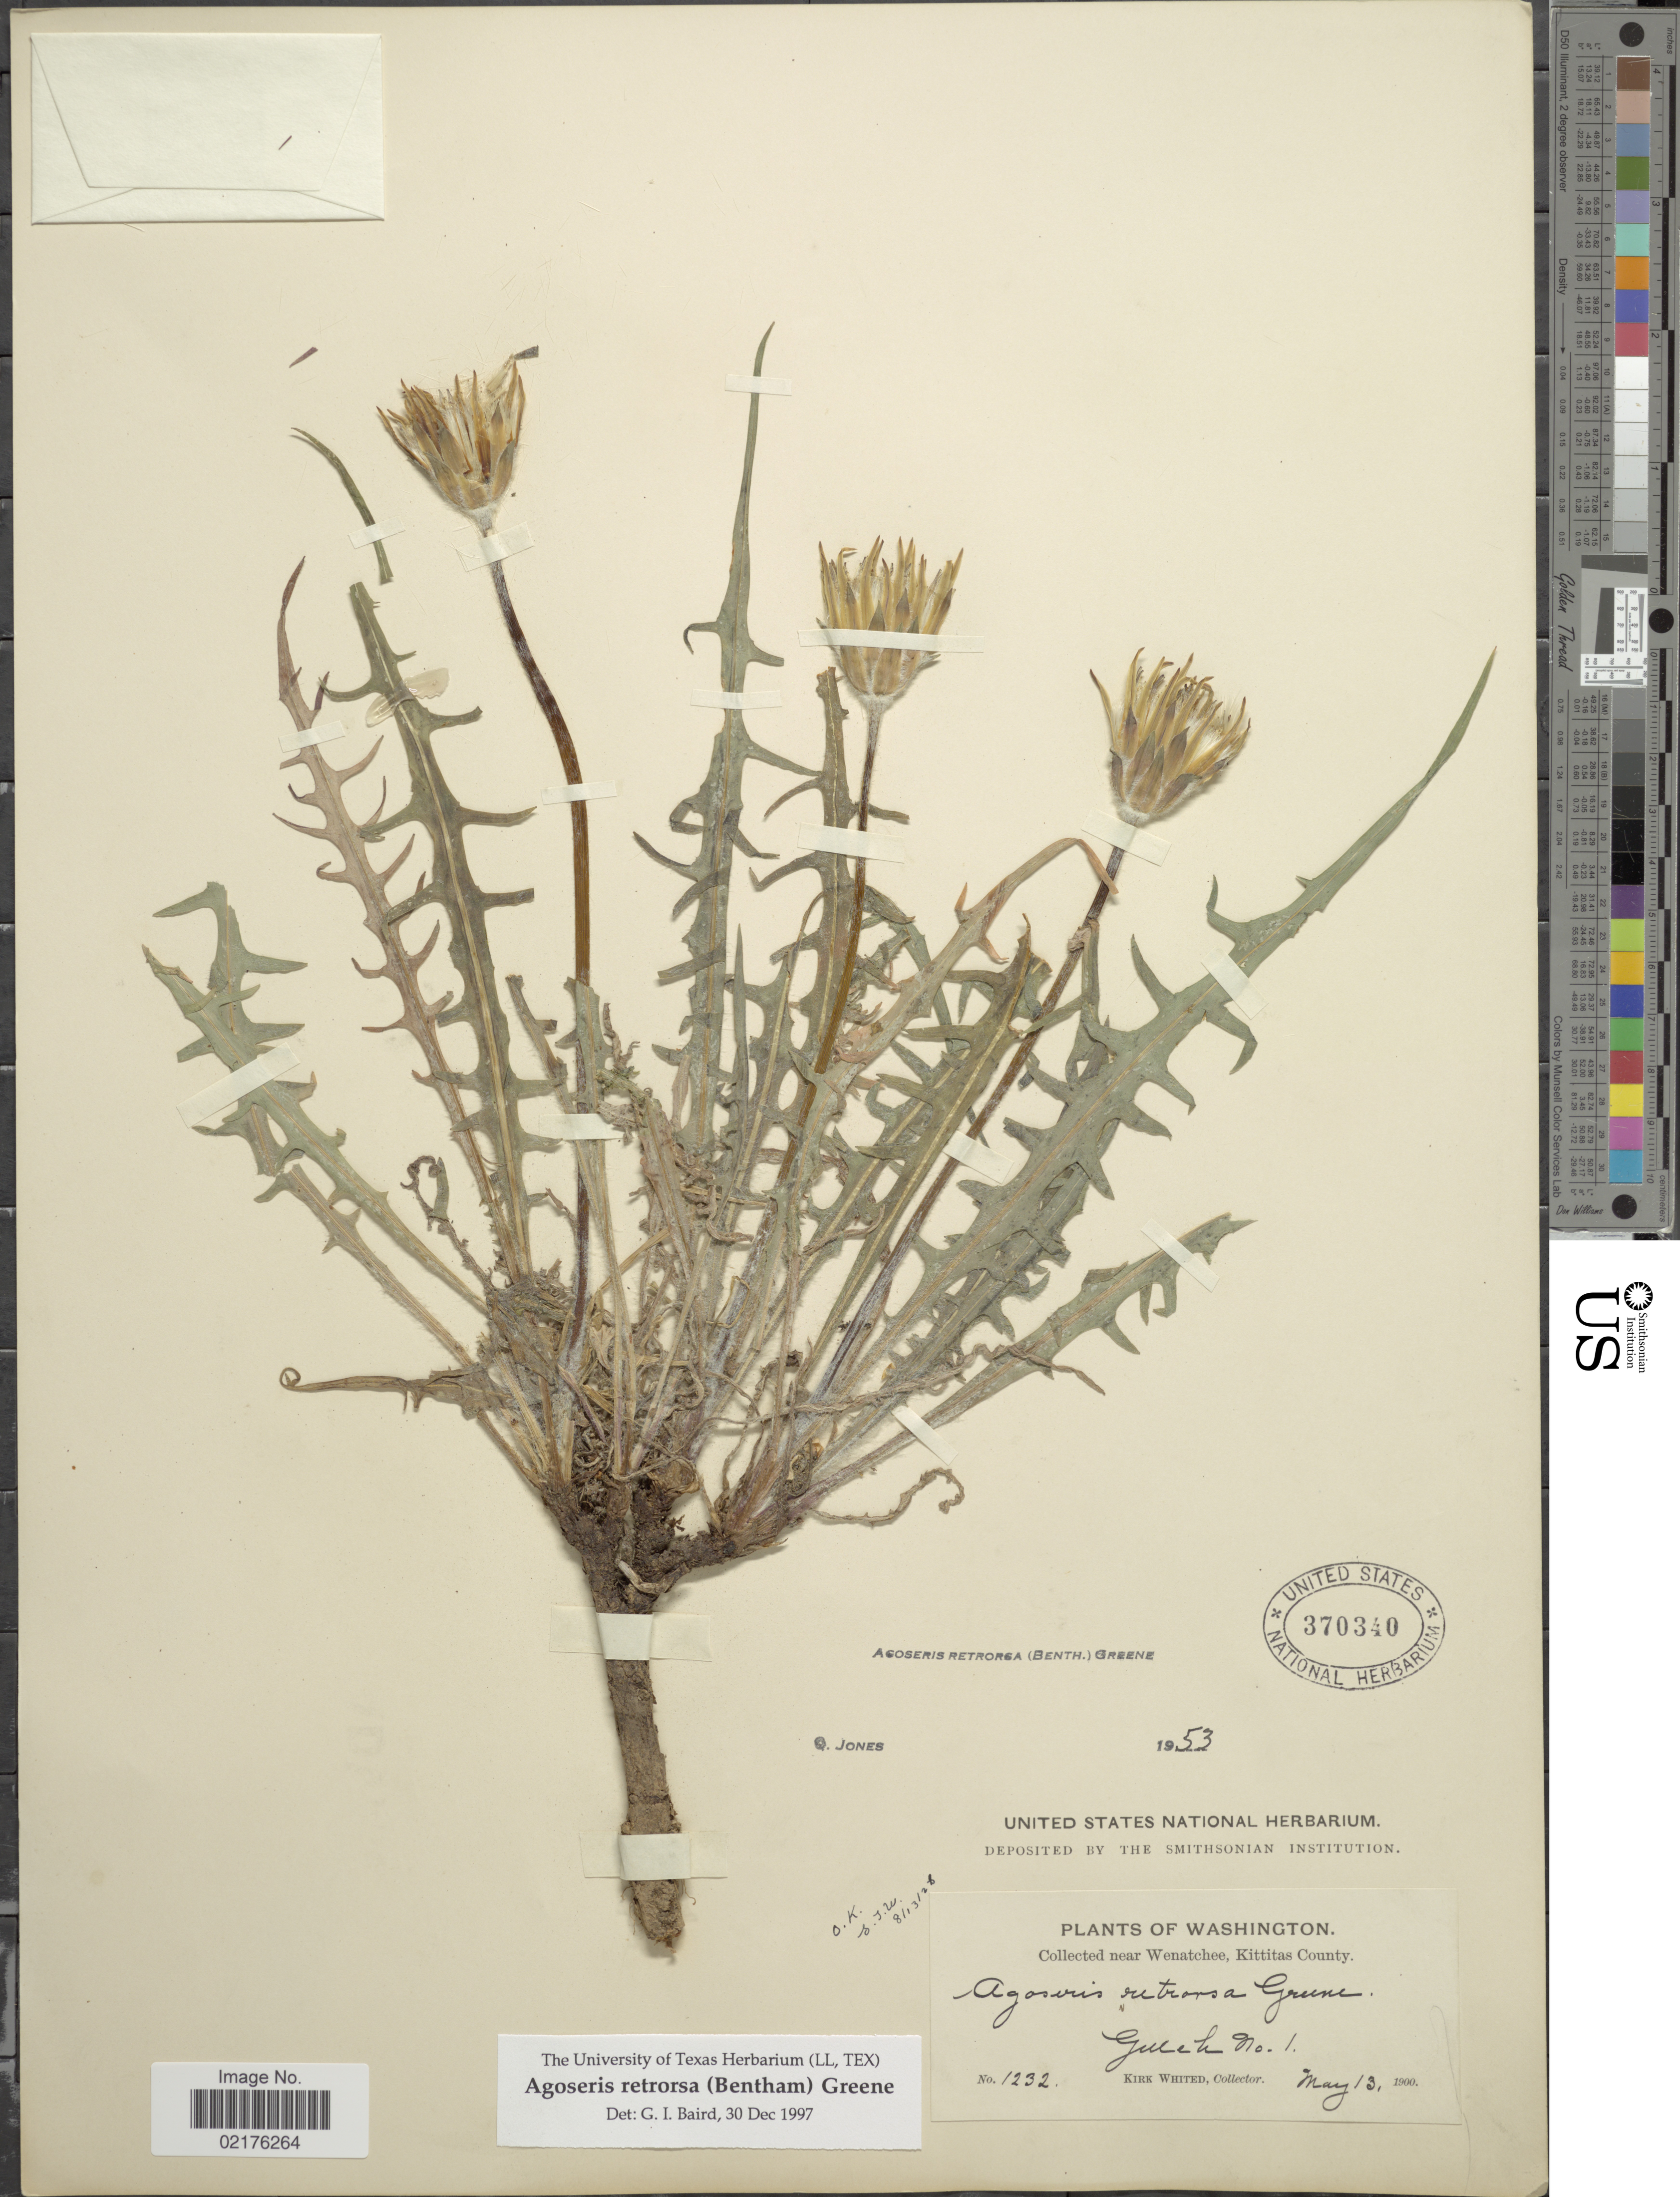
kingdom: Plantae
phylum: Tracheophyta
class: Magnoliopsida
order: Asterales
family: Asteraceae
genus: Agoseris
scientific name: Agoseris retrorsa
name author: (Benth.) Greene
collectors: K. Whited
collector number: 1232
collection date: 1900-05-13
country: United States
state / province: Washington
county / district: Kittitas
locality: Near Wenatchee, Kittitas County, Gulch No. 1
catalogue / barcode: US 370340